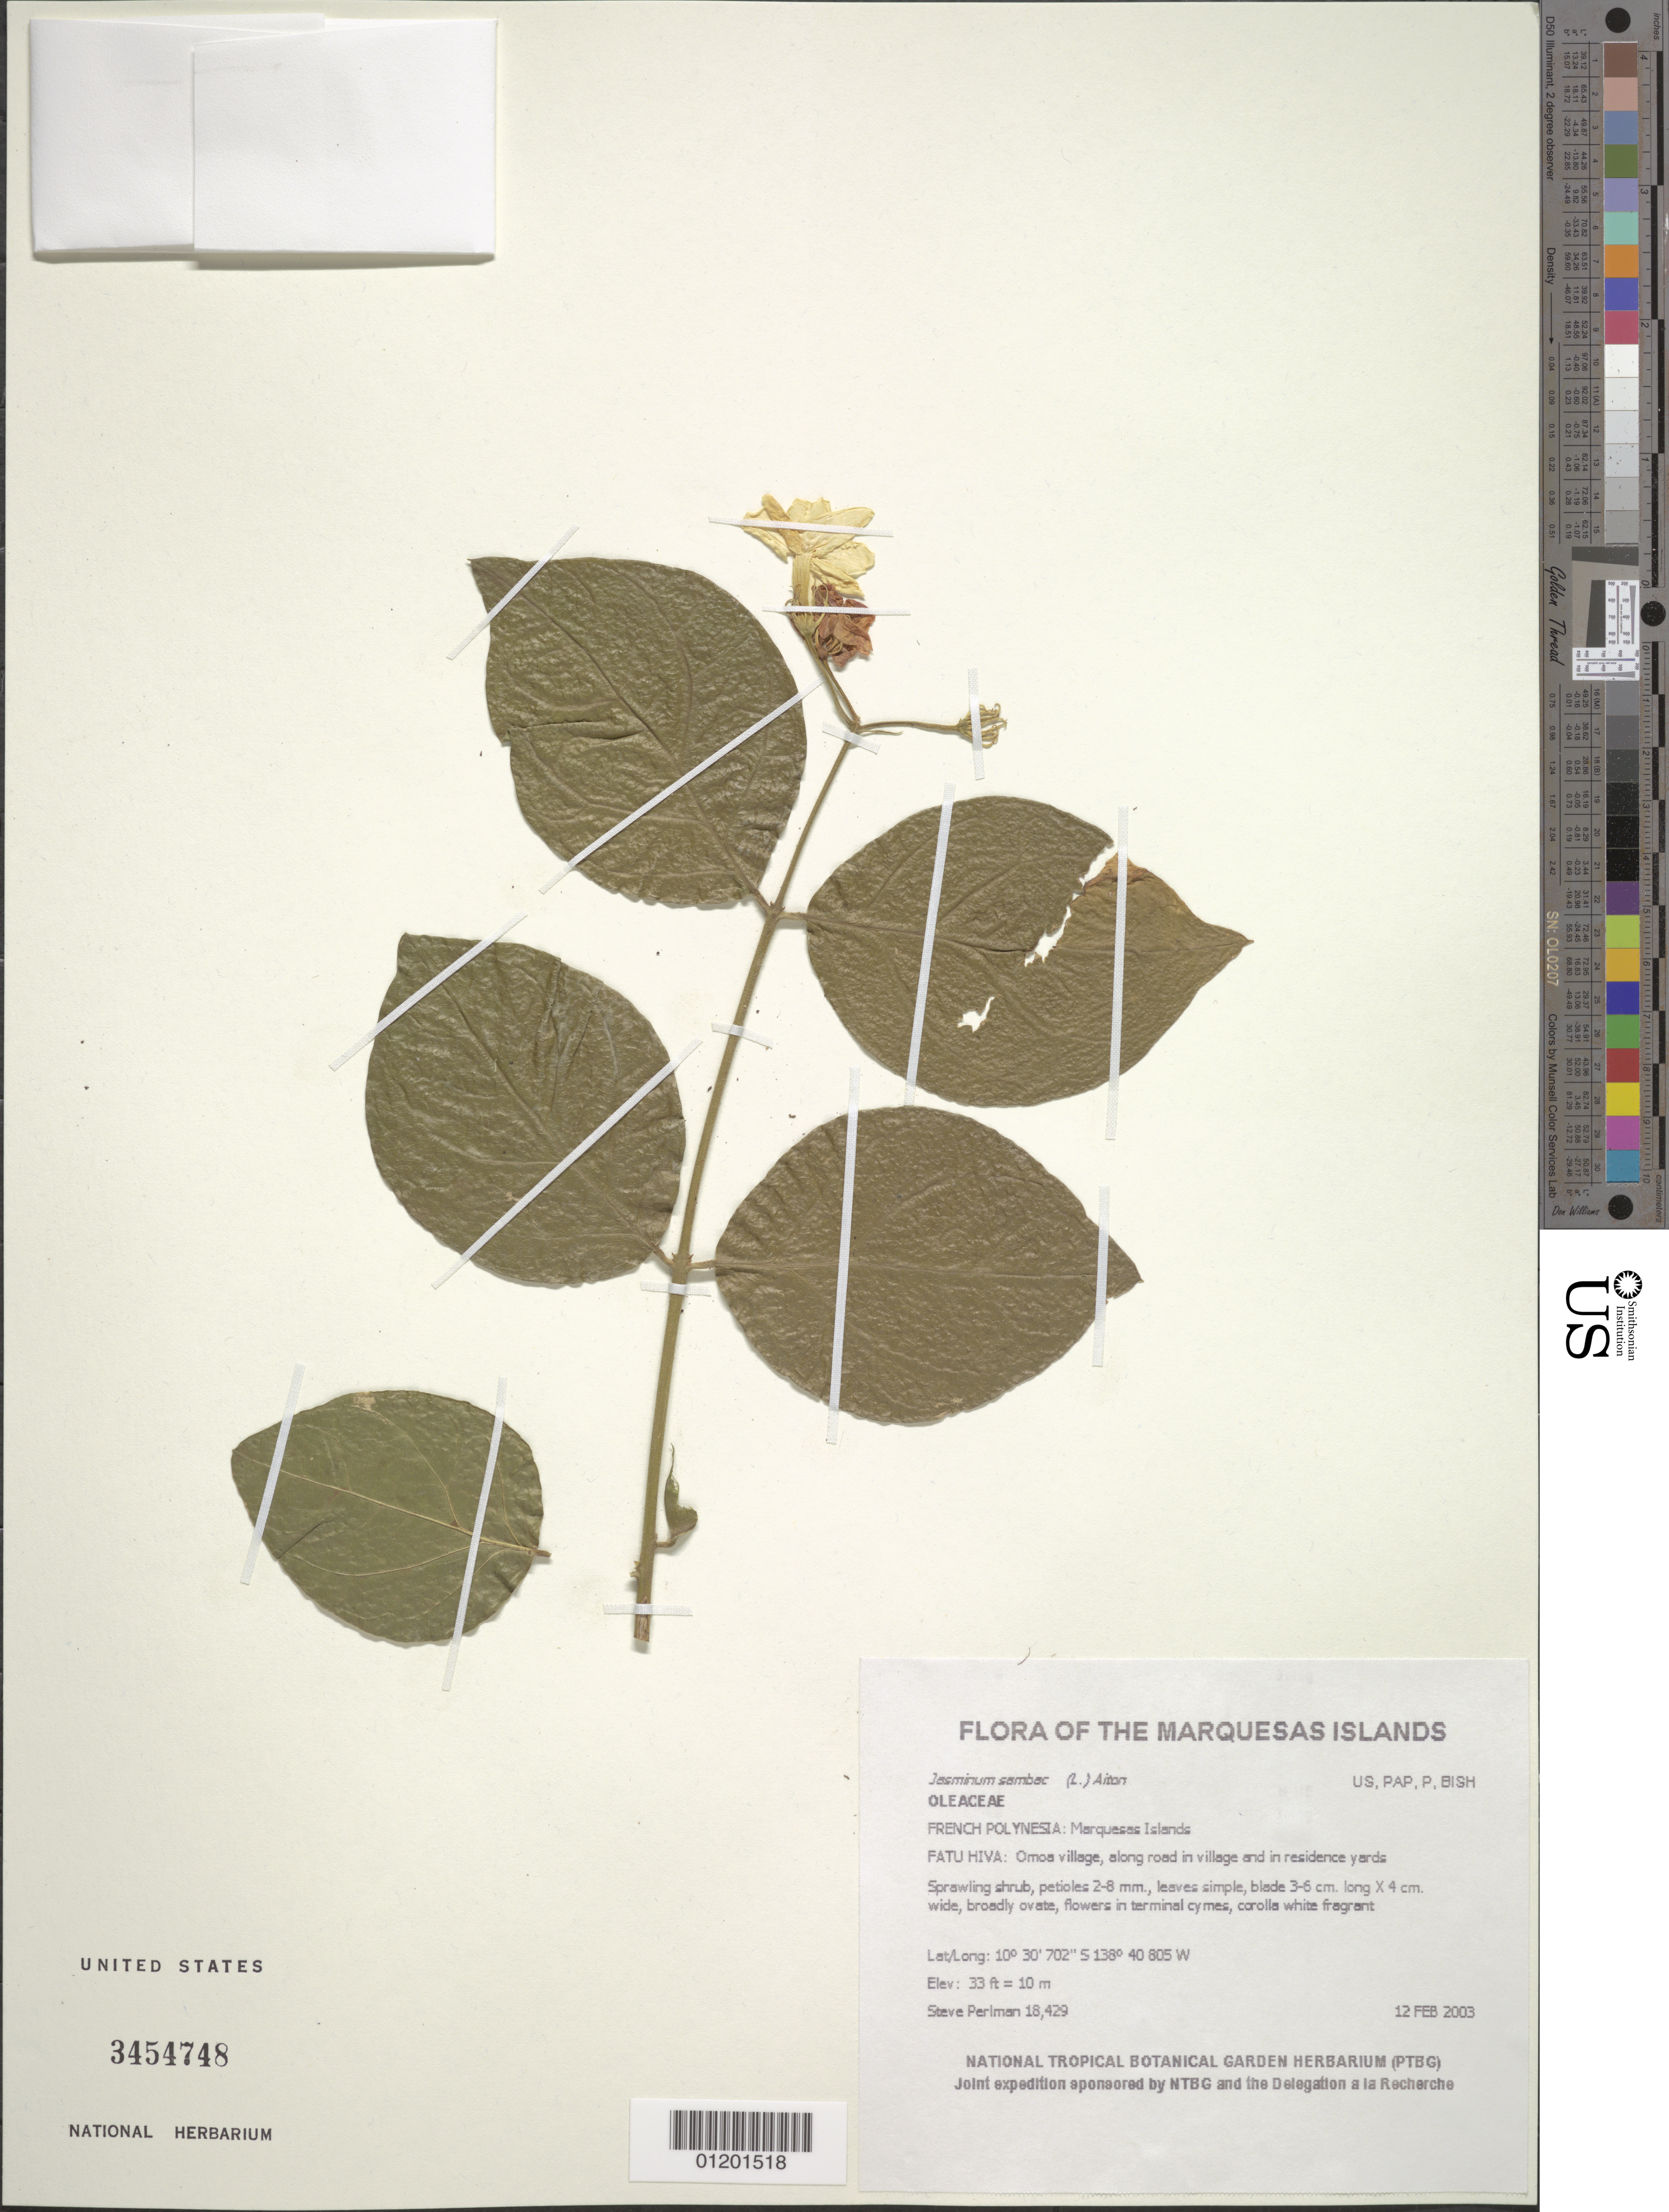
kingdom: Plantae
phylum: Tracheophyta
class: Magnoliopsida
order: Lamiales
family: Oleaceae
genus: Jasminum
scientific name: Jasminum sambac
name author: (L.) Aiton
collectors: S. P. Perlman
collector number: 18429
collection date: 2003-02-12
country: French Polynesia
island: Fatu Hiva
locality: Omoa village, along road in village and in residence yards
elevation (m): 10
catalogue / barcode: US 3454748